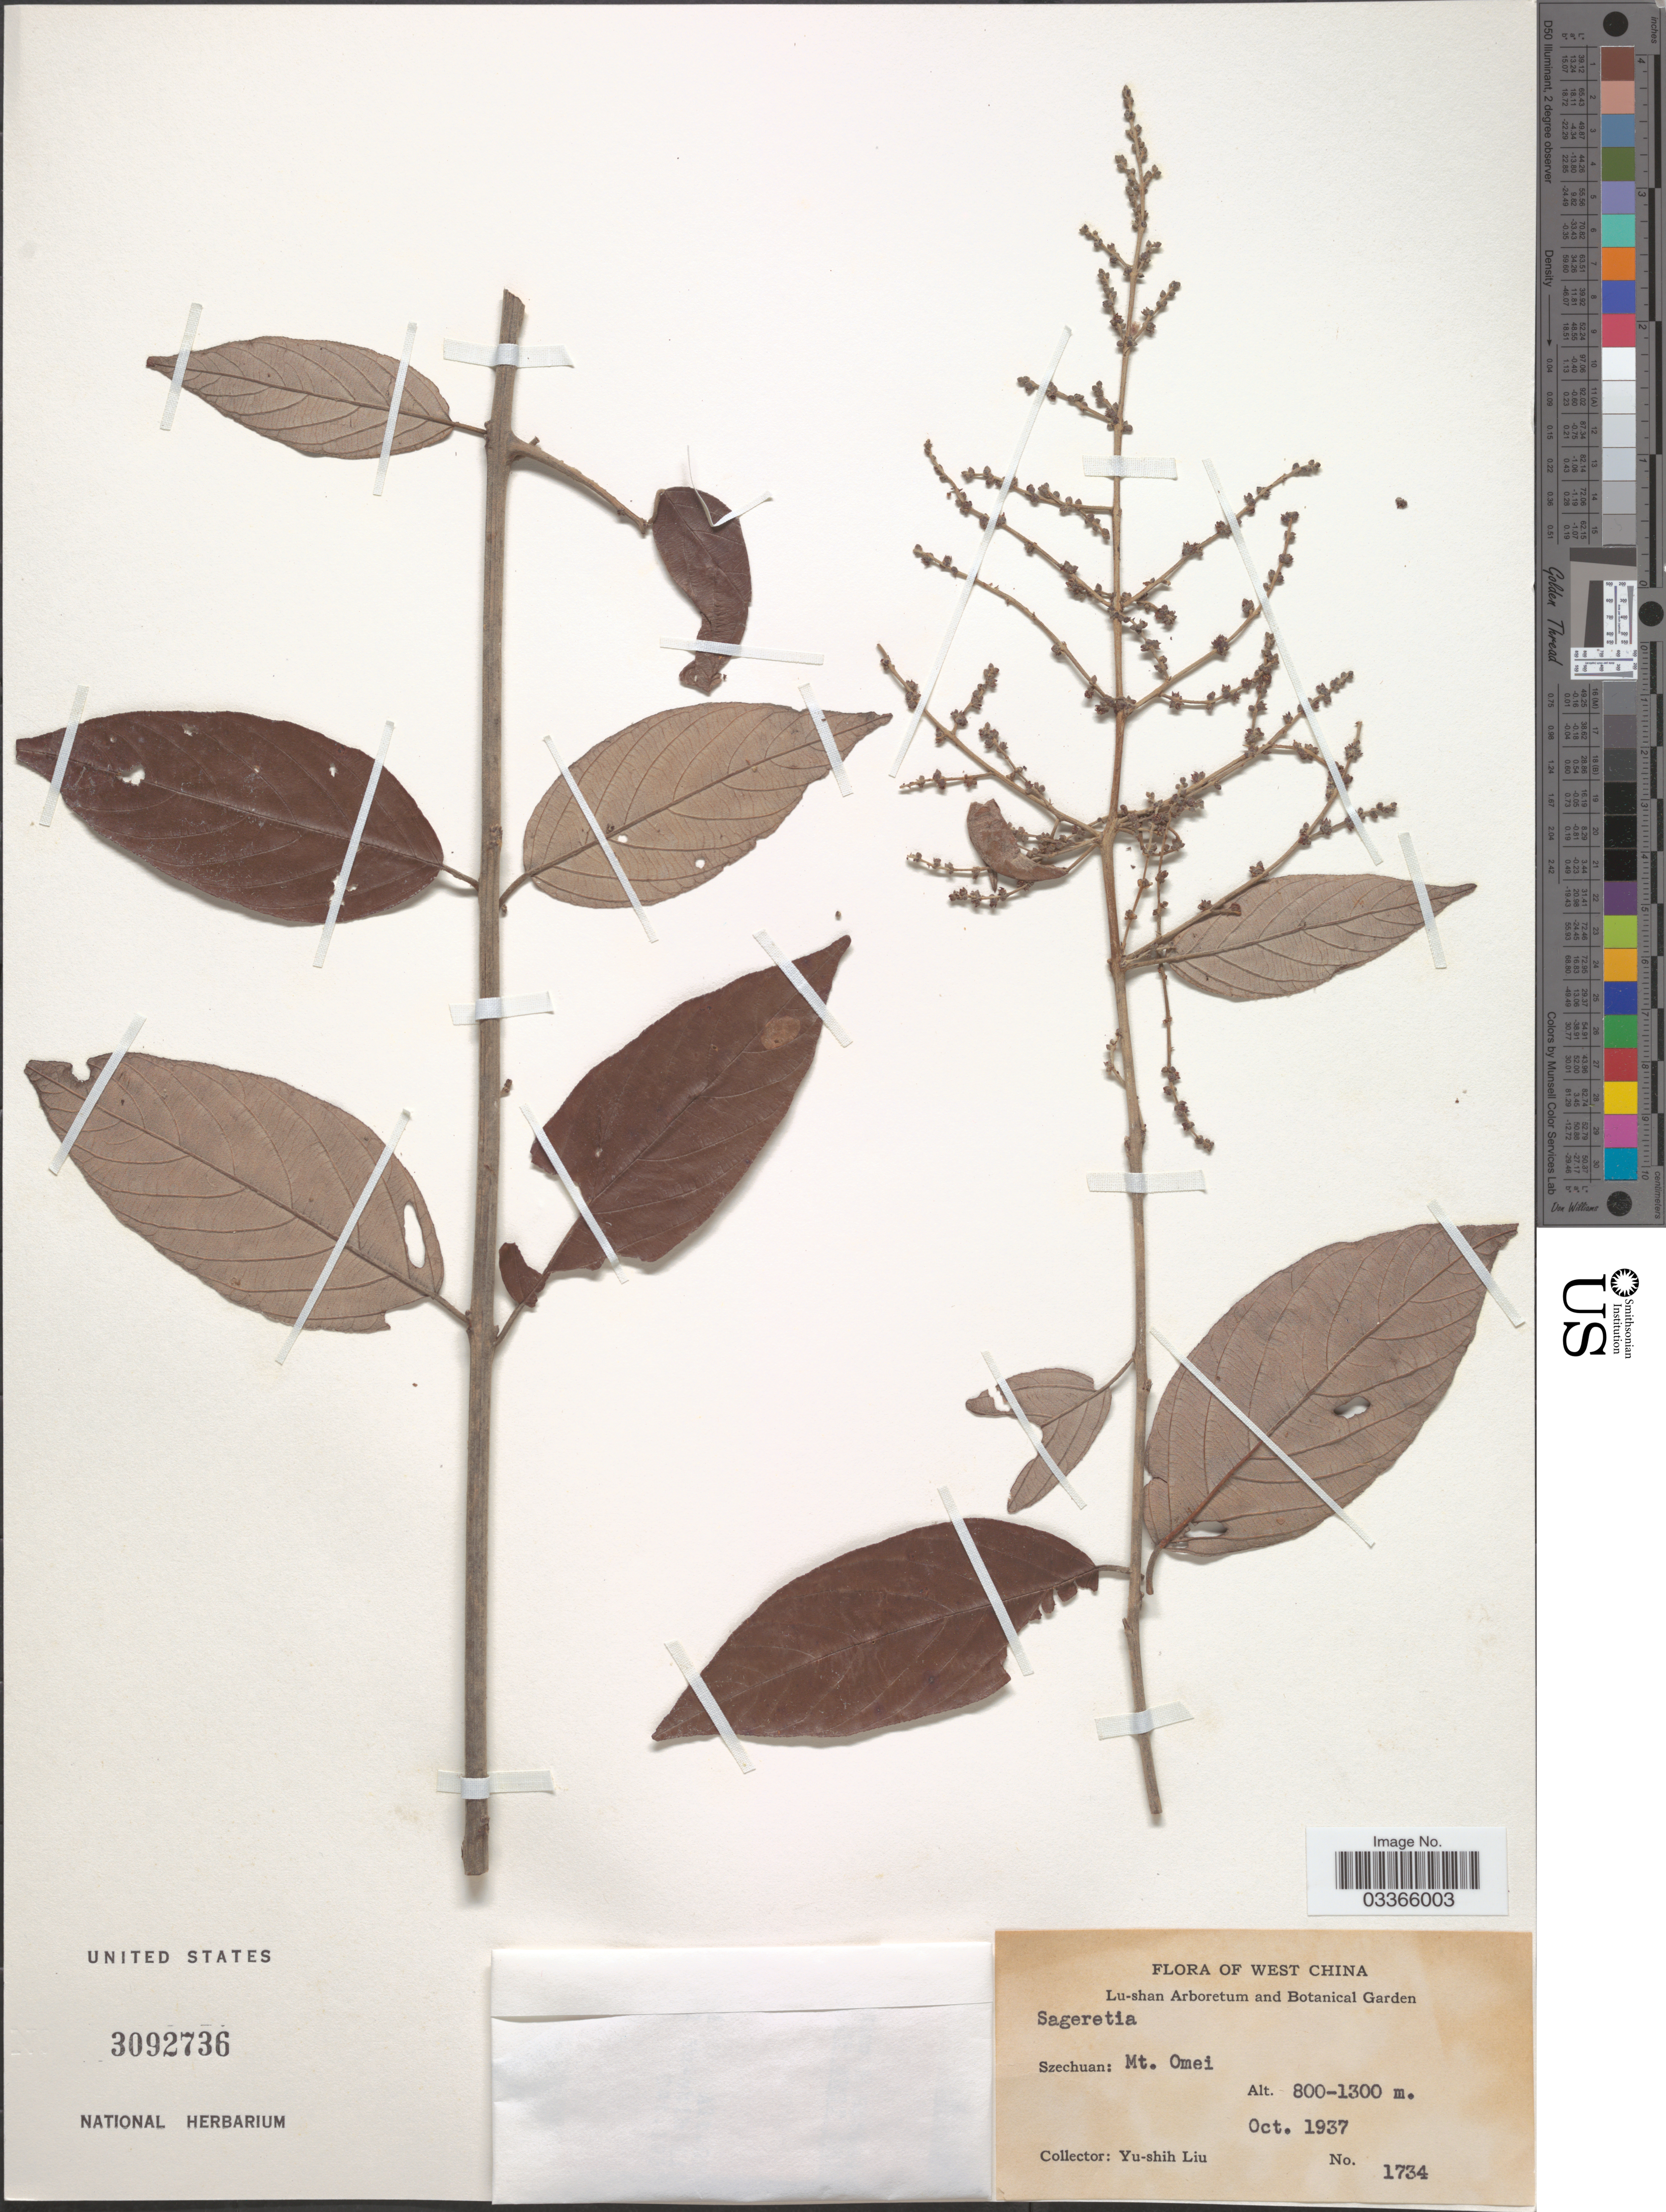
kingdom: Plantae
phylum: Tracheophyta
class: Magnoliopsida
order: Rosales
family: Rhamnaceae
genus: Sageretia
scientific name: Sageretia sp.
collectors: Y.-S. Liu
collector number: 1734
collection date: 1937-10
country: China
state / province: Sichuan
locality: West China, Szechuan: Mt. Omei.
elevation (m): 800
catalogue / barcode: US 3092736